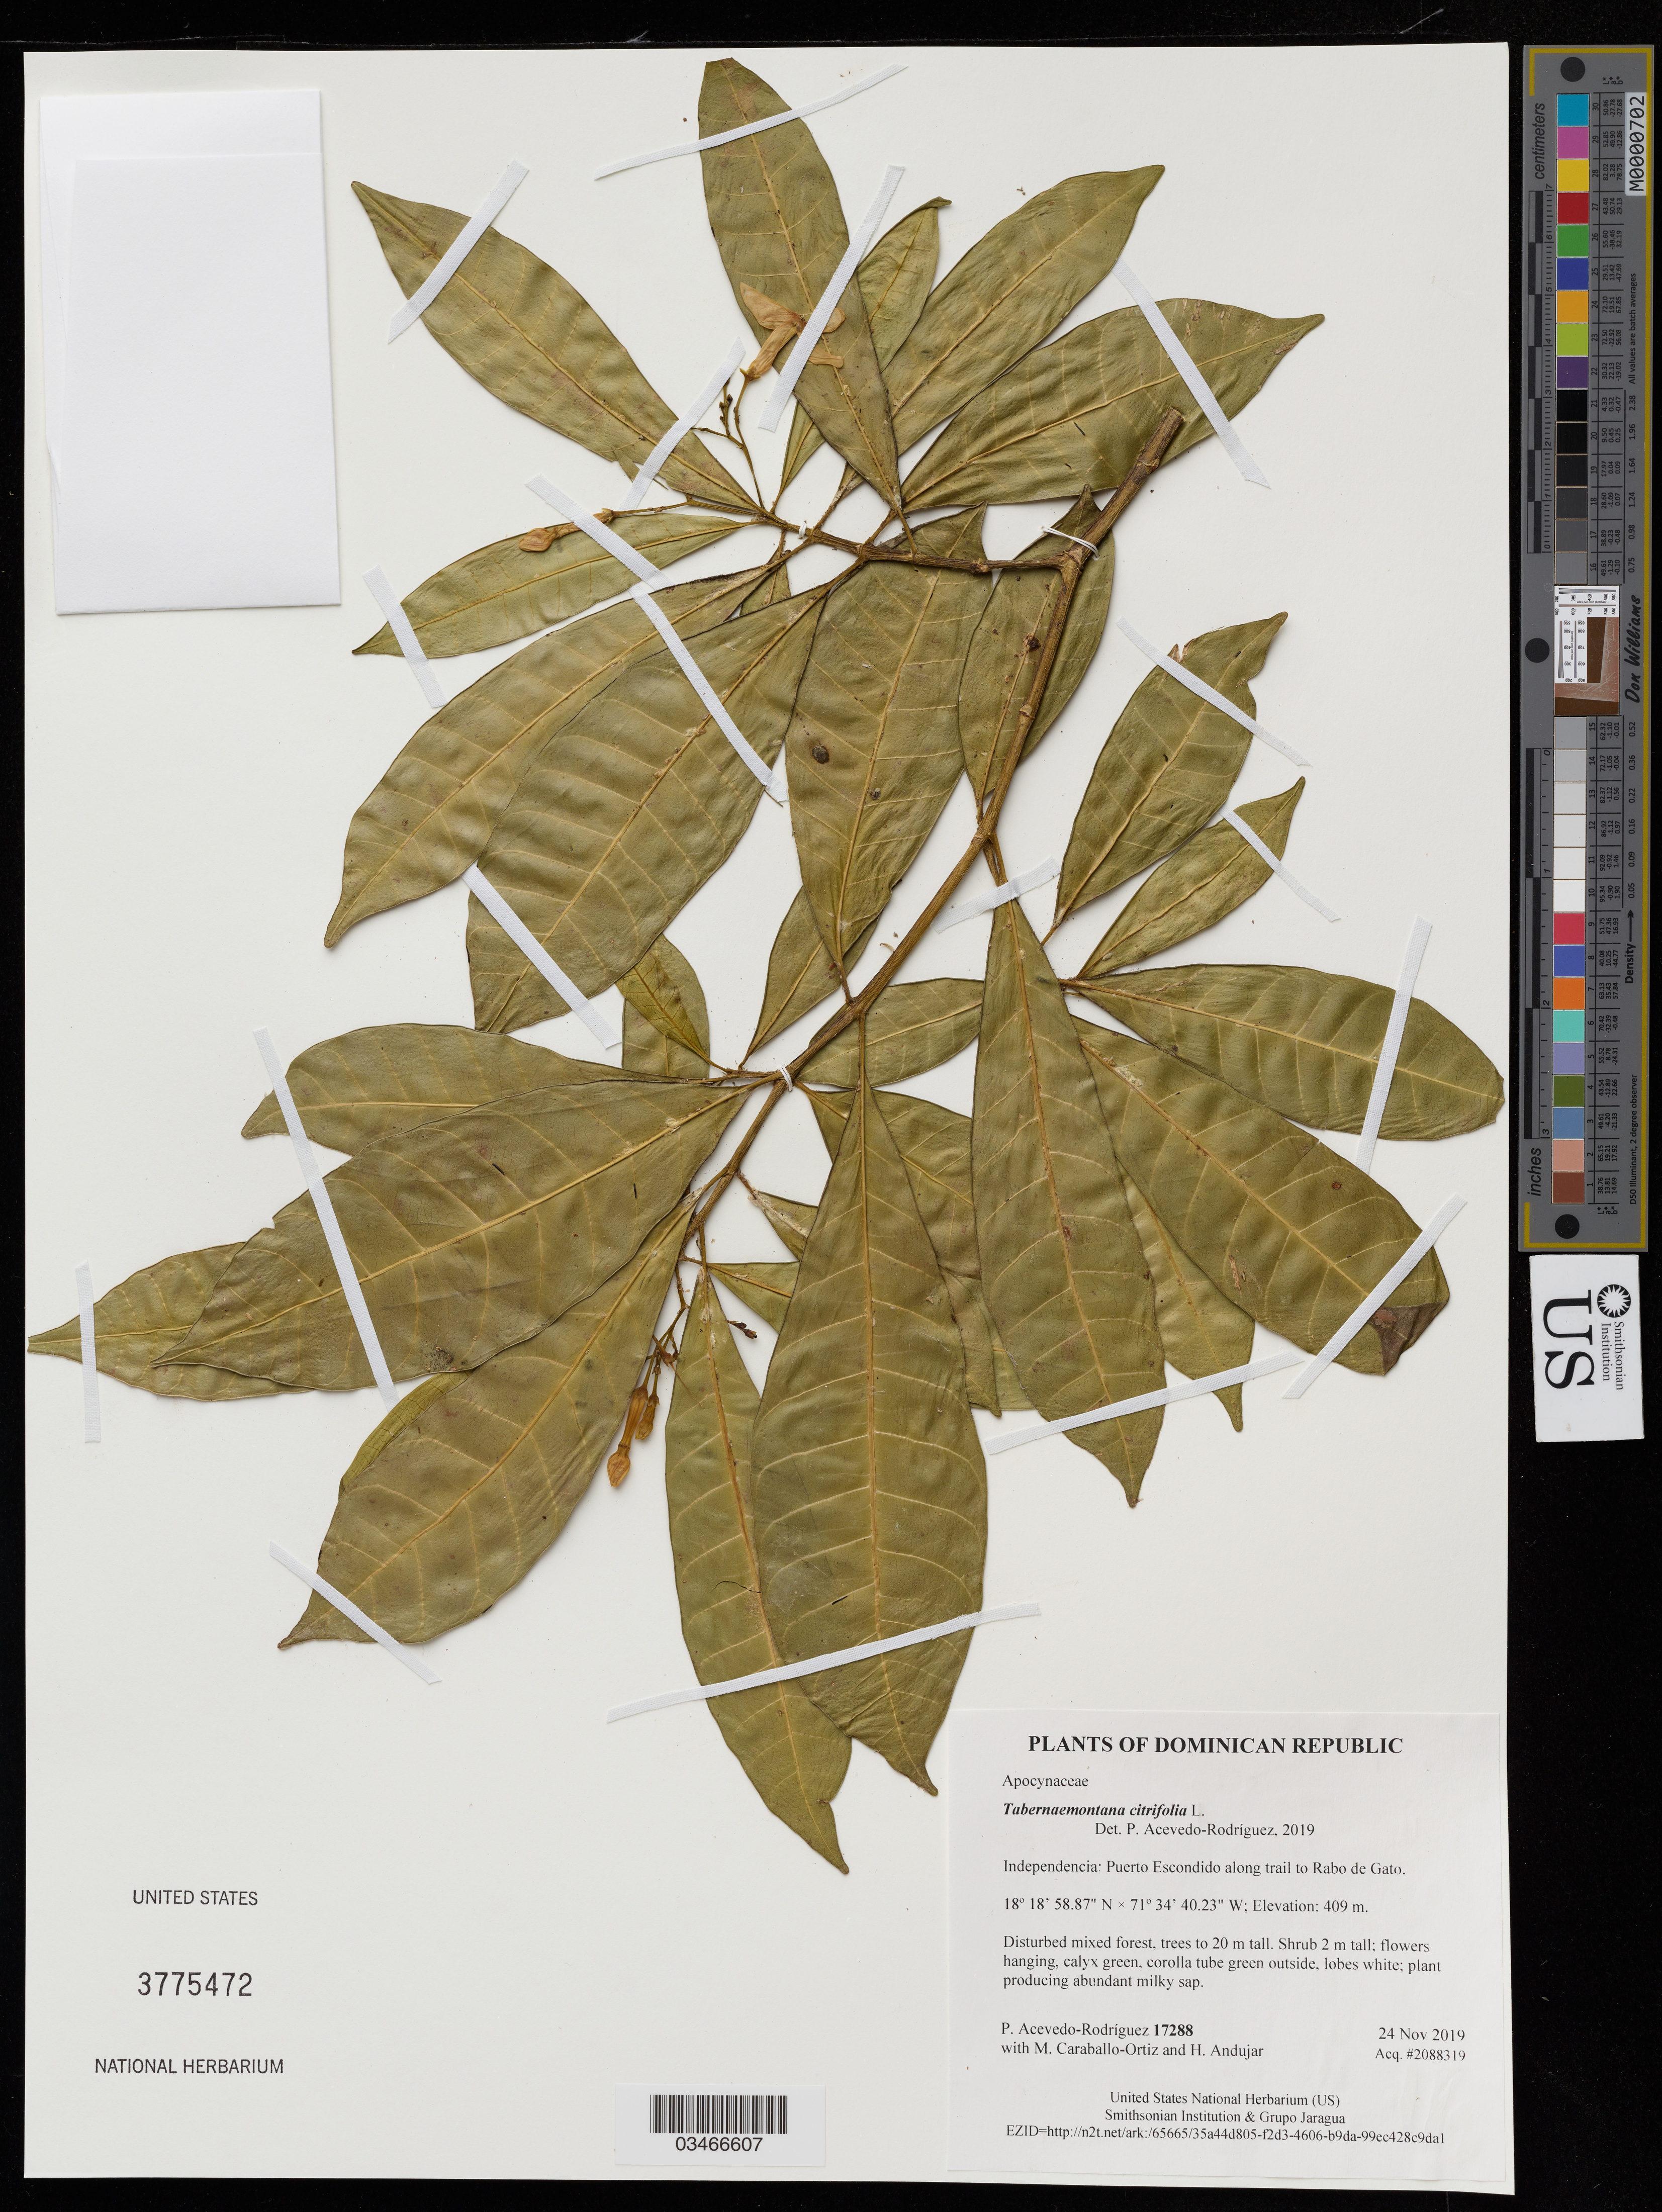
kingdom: Plantae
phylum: Tracheophyta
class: Magnoliopsida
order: Gentianales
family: Apocynaceae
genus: Tabernaemontana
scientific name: Tabernaemontana citrifolia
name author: L.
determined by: Acevedo-Rodriguez, P., (US), Smithsonian Institution - National Museum of Natural History (UNITED STATES)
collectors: P. Acevedo-Rodriguez, M. Caraballo-Ortiz & H. Andujar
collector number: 17288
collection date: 2019-11-24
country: Dominican Republic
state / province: Independencia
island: Hispaniola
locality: Puerto Escondido along trail to Rabo de Gato; disturbed mixed forest, trees to 20 m tall.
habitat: Disturbed mixed forest, trees to 20 m tall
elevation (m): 409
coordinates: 18.316354 N, 71.577841 W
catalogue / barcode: US 3775472